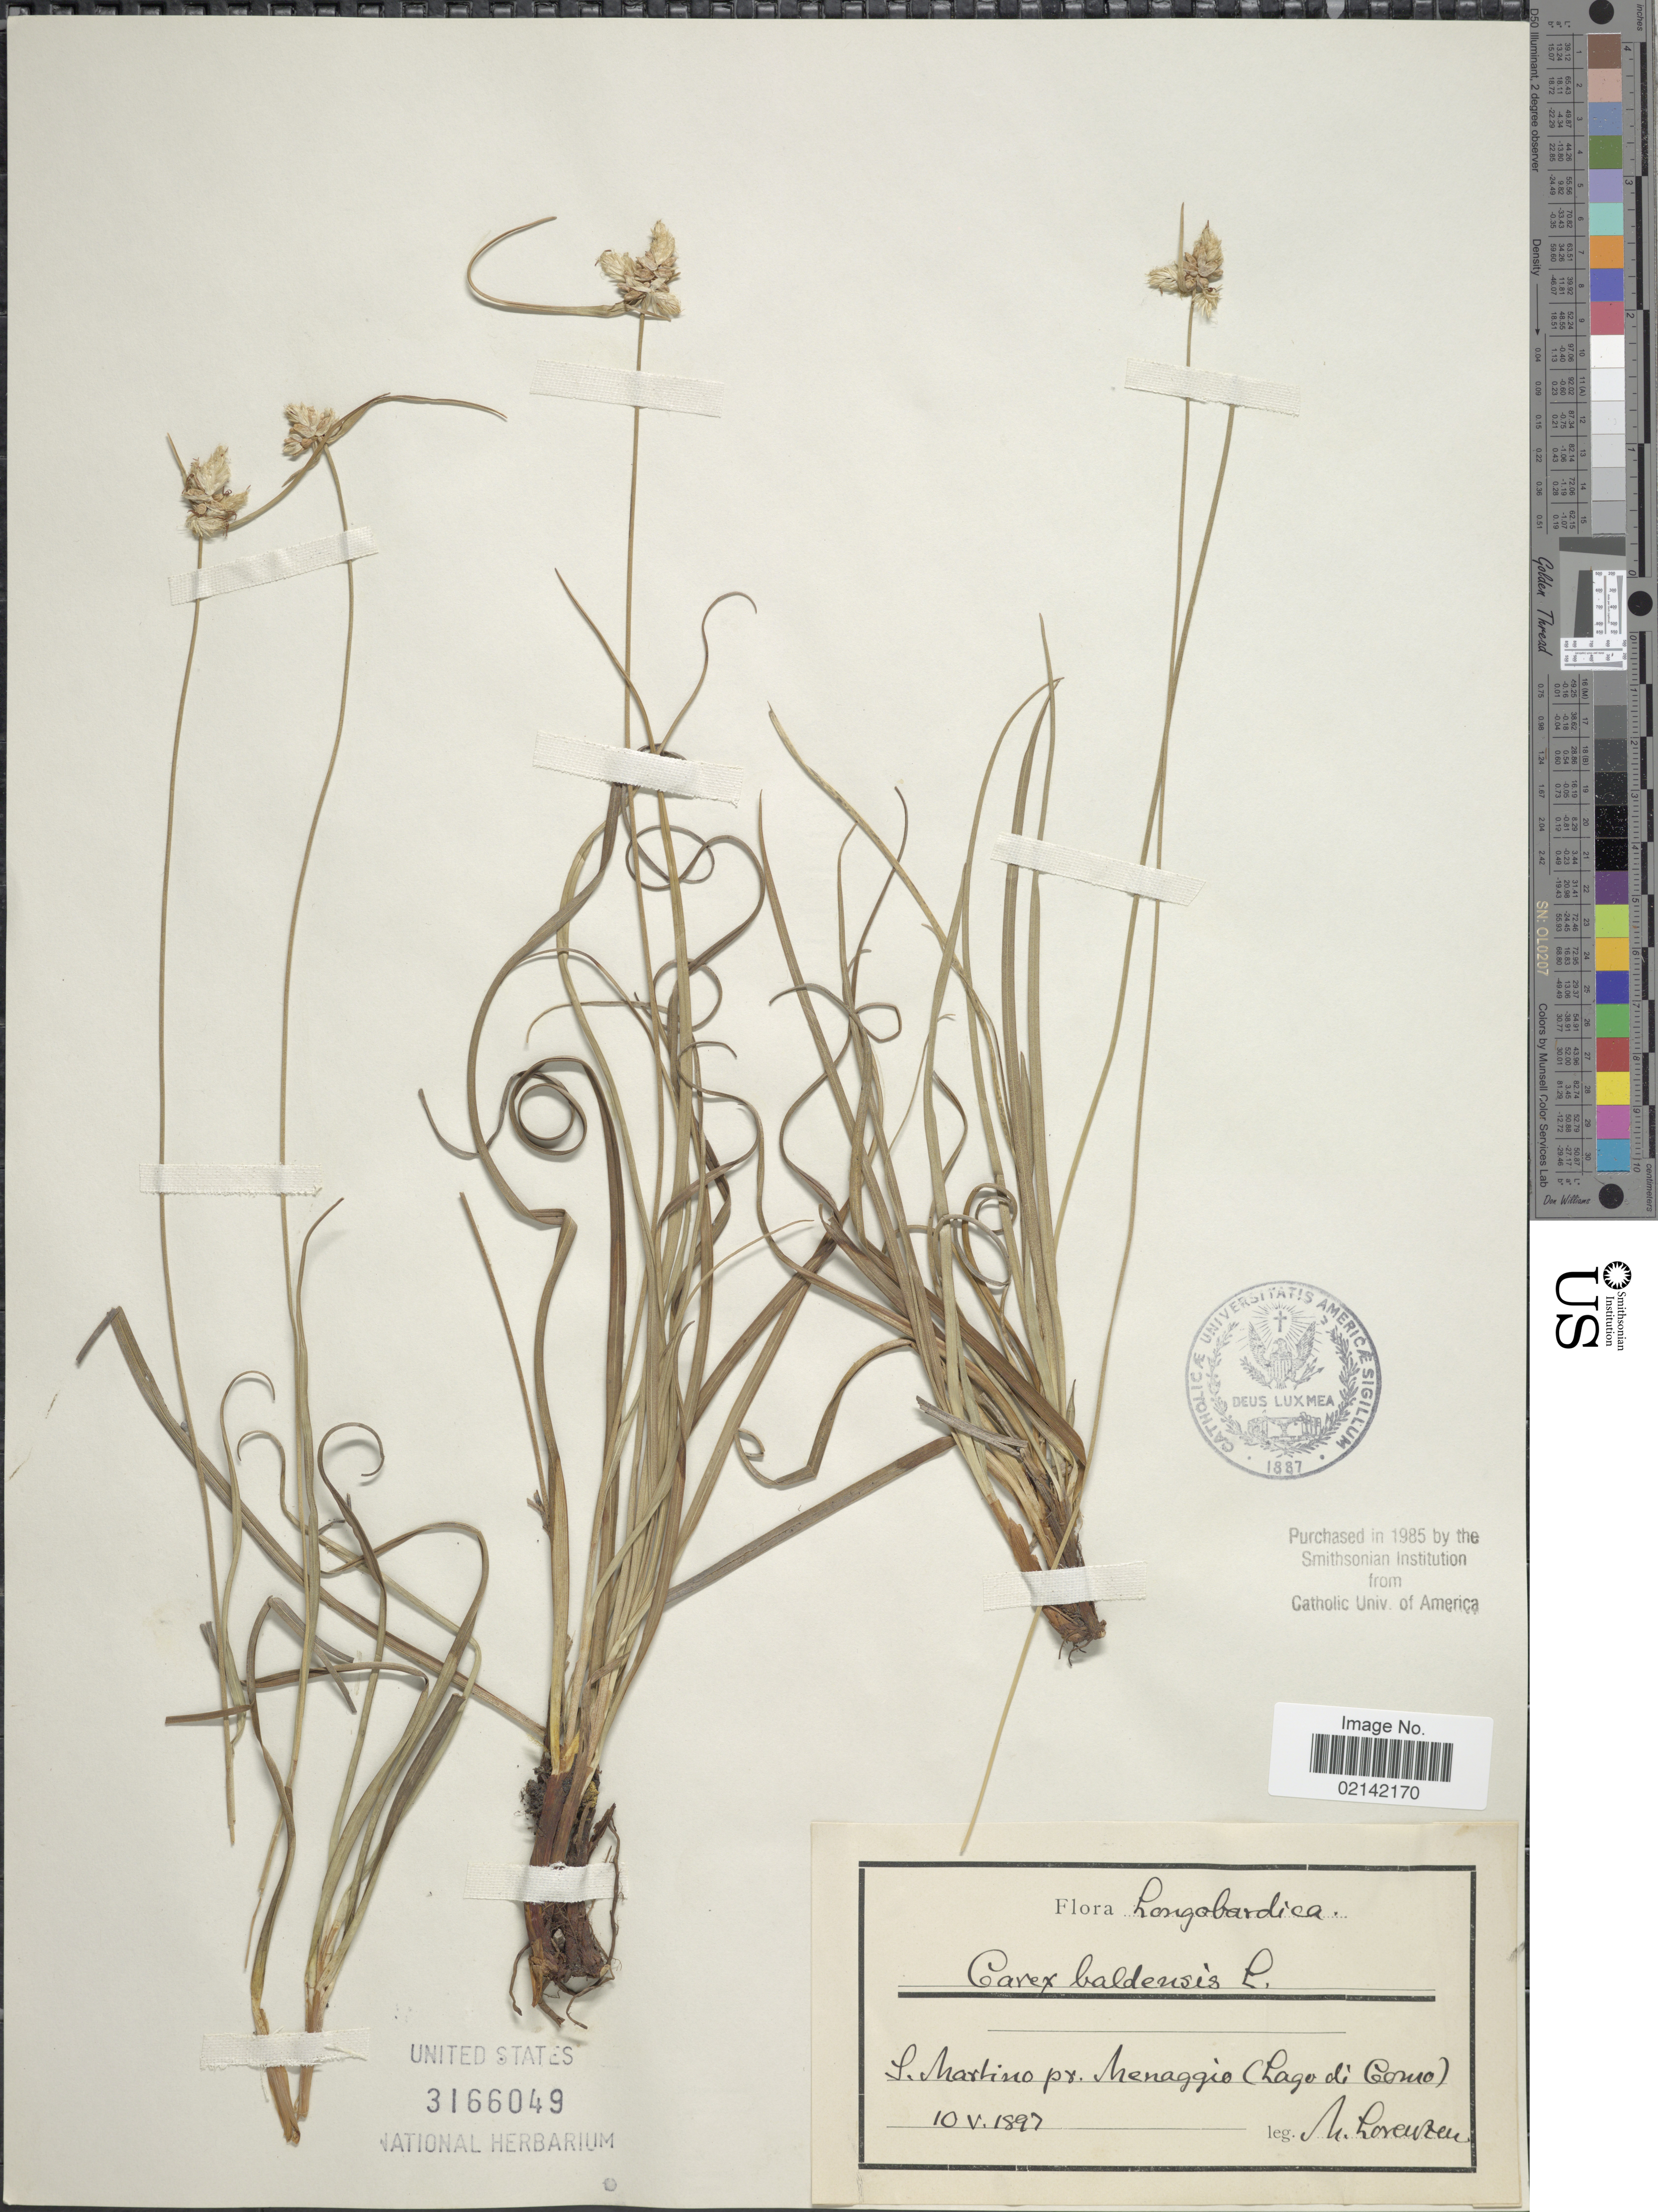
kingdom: Plantae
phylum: Tracheophyta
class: Liliopsida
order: Poales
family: Cyperaceae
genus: Carex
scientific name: Carex baldensis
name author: L.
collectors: M. Lorenzen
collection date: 1897-05-10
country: Italy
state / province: Calabria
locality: Longobardica, S. Martino pr. menaggio (Lago di Conio)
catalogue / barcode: US 3166049